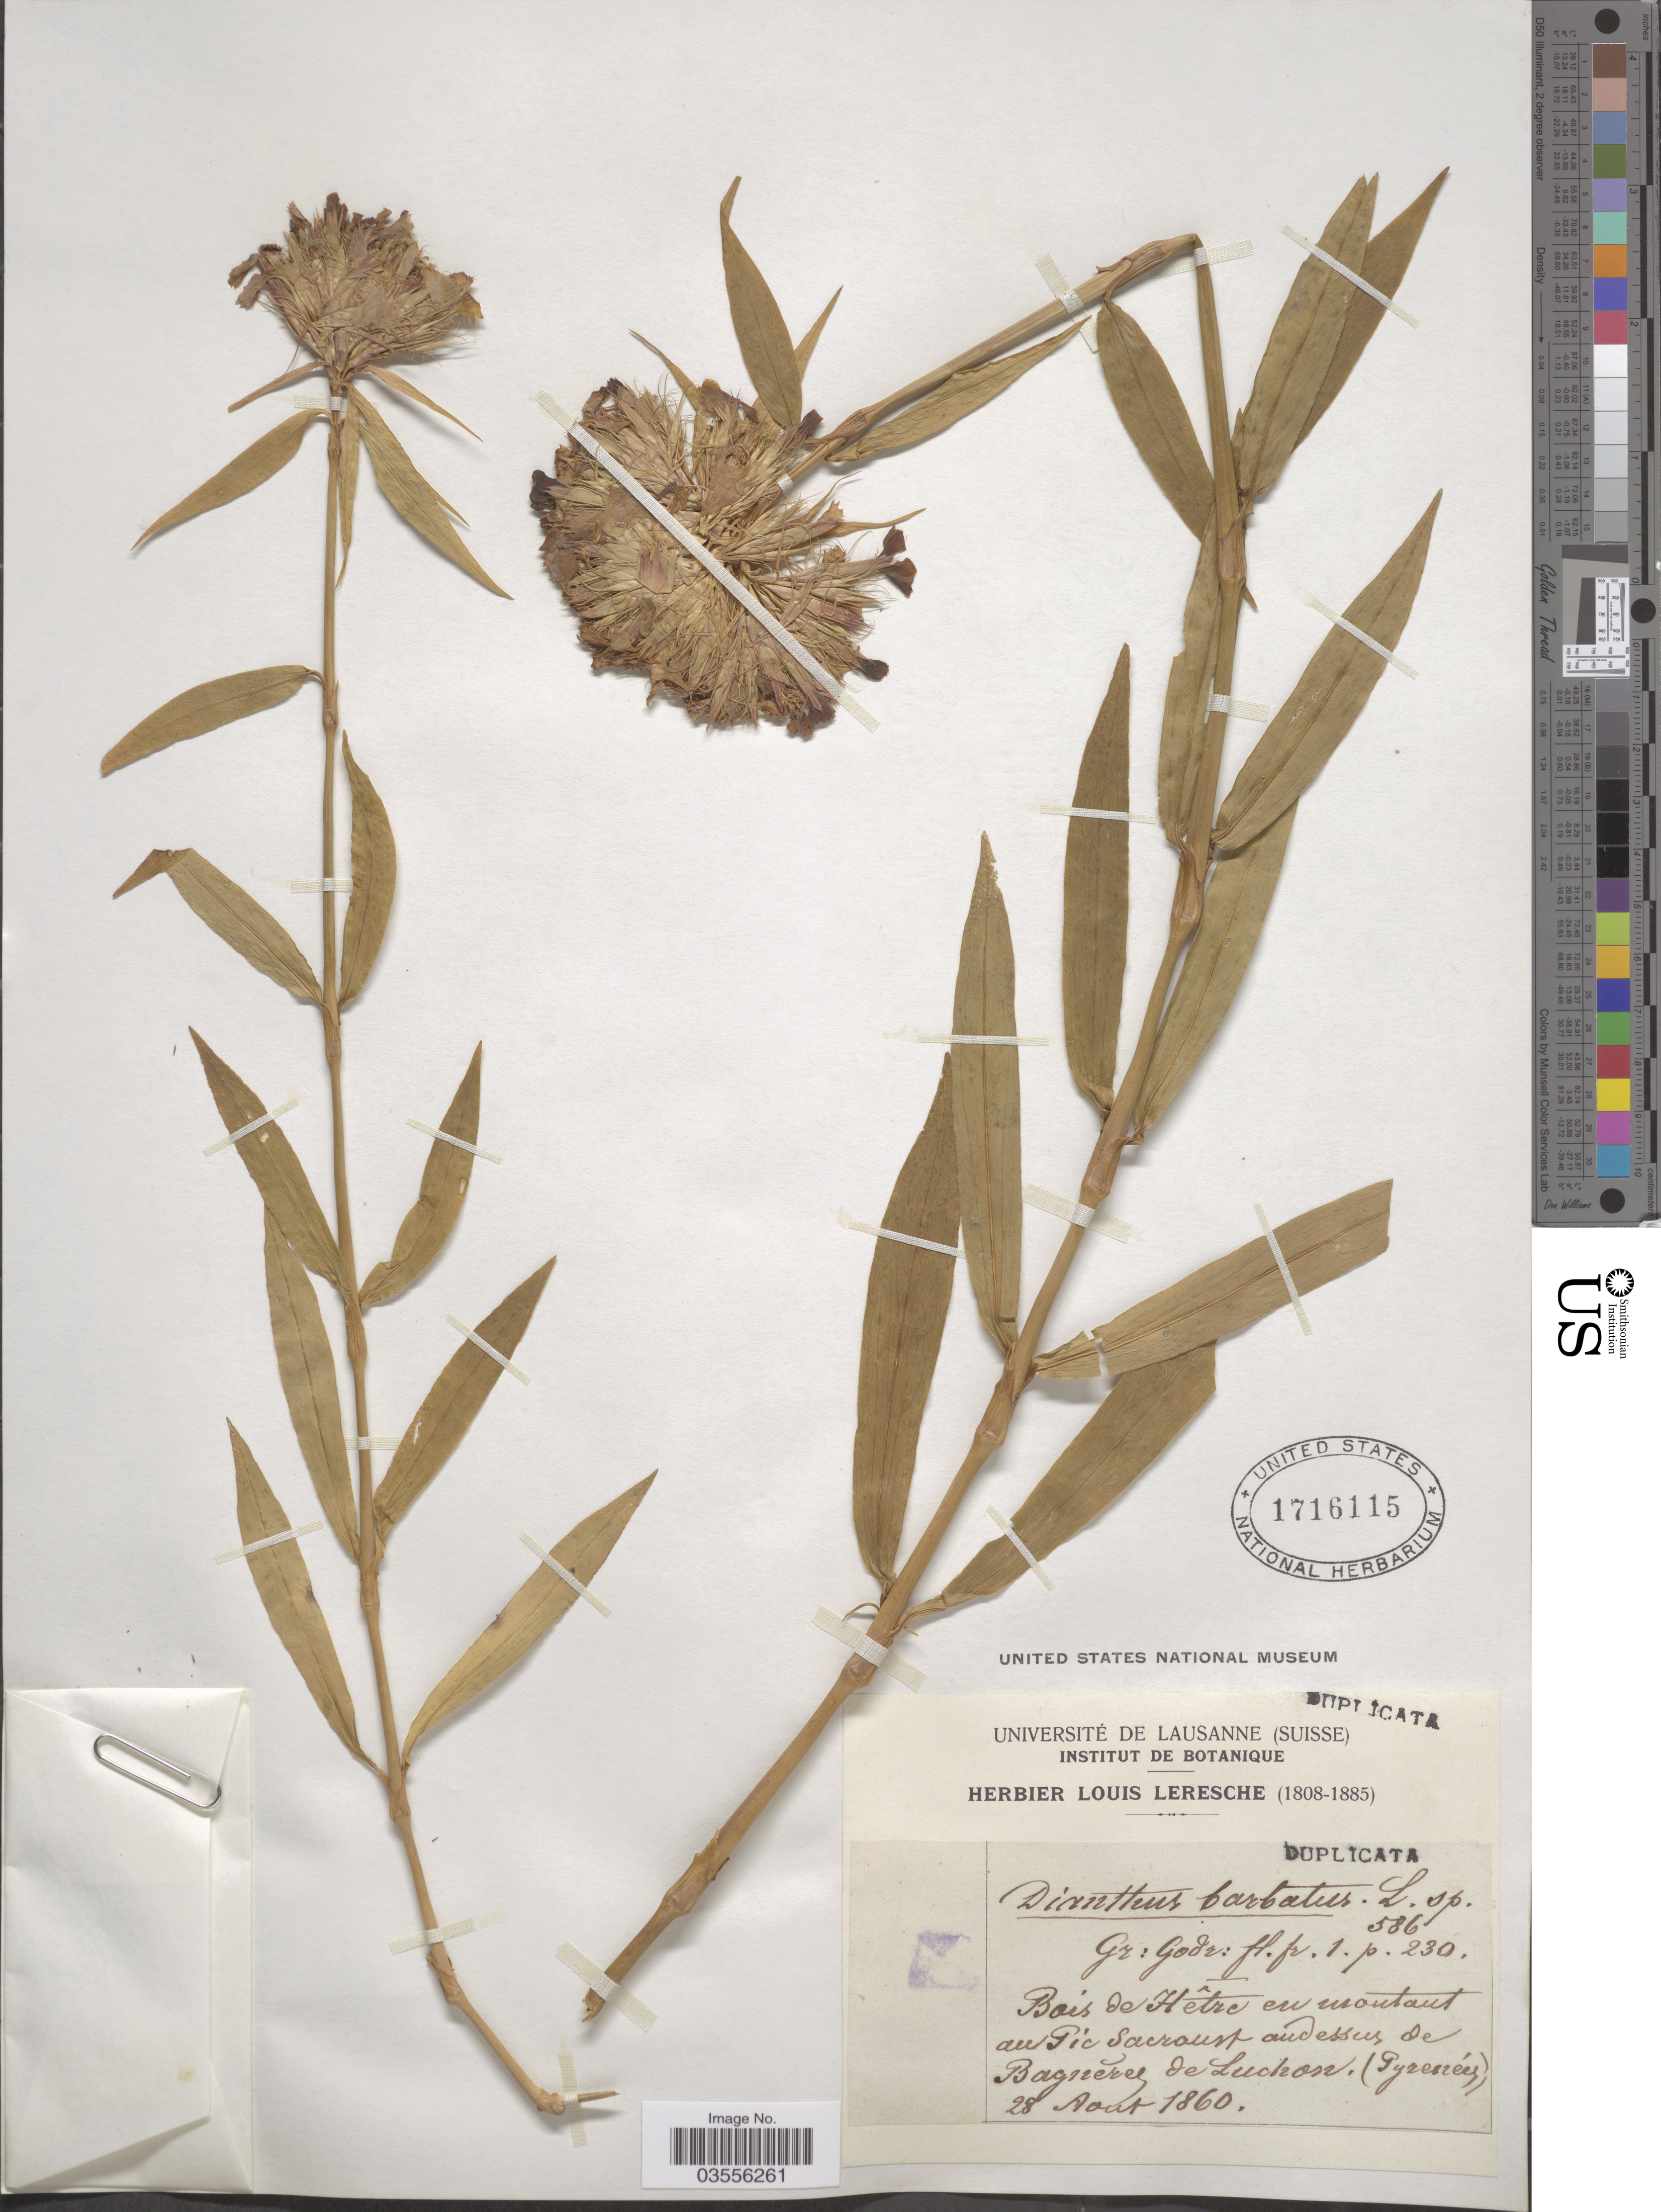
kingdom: Plantae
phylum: Tracheophyta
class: Magnoliopsida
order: Caryophyllales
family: Caryophyllaceae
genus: Dianthus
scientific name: Dianthus barbatus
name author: L.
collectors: ex herb. Leresche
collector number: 586?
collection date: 1860-08-28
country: France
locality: Bois de hêtre en montant au Pic Sacroux au dessus de Bagneres de Luchon (Pyrenées).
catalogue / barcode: US 1716115